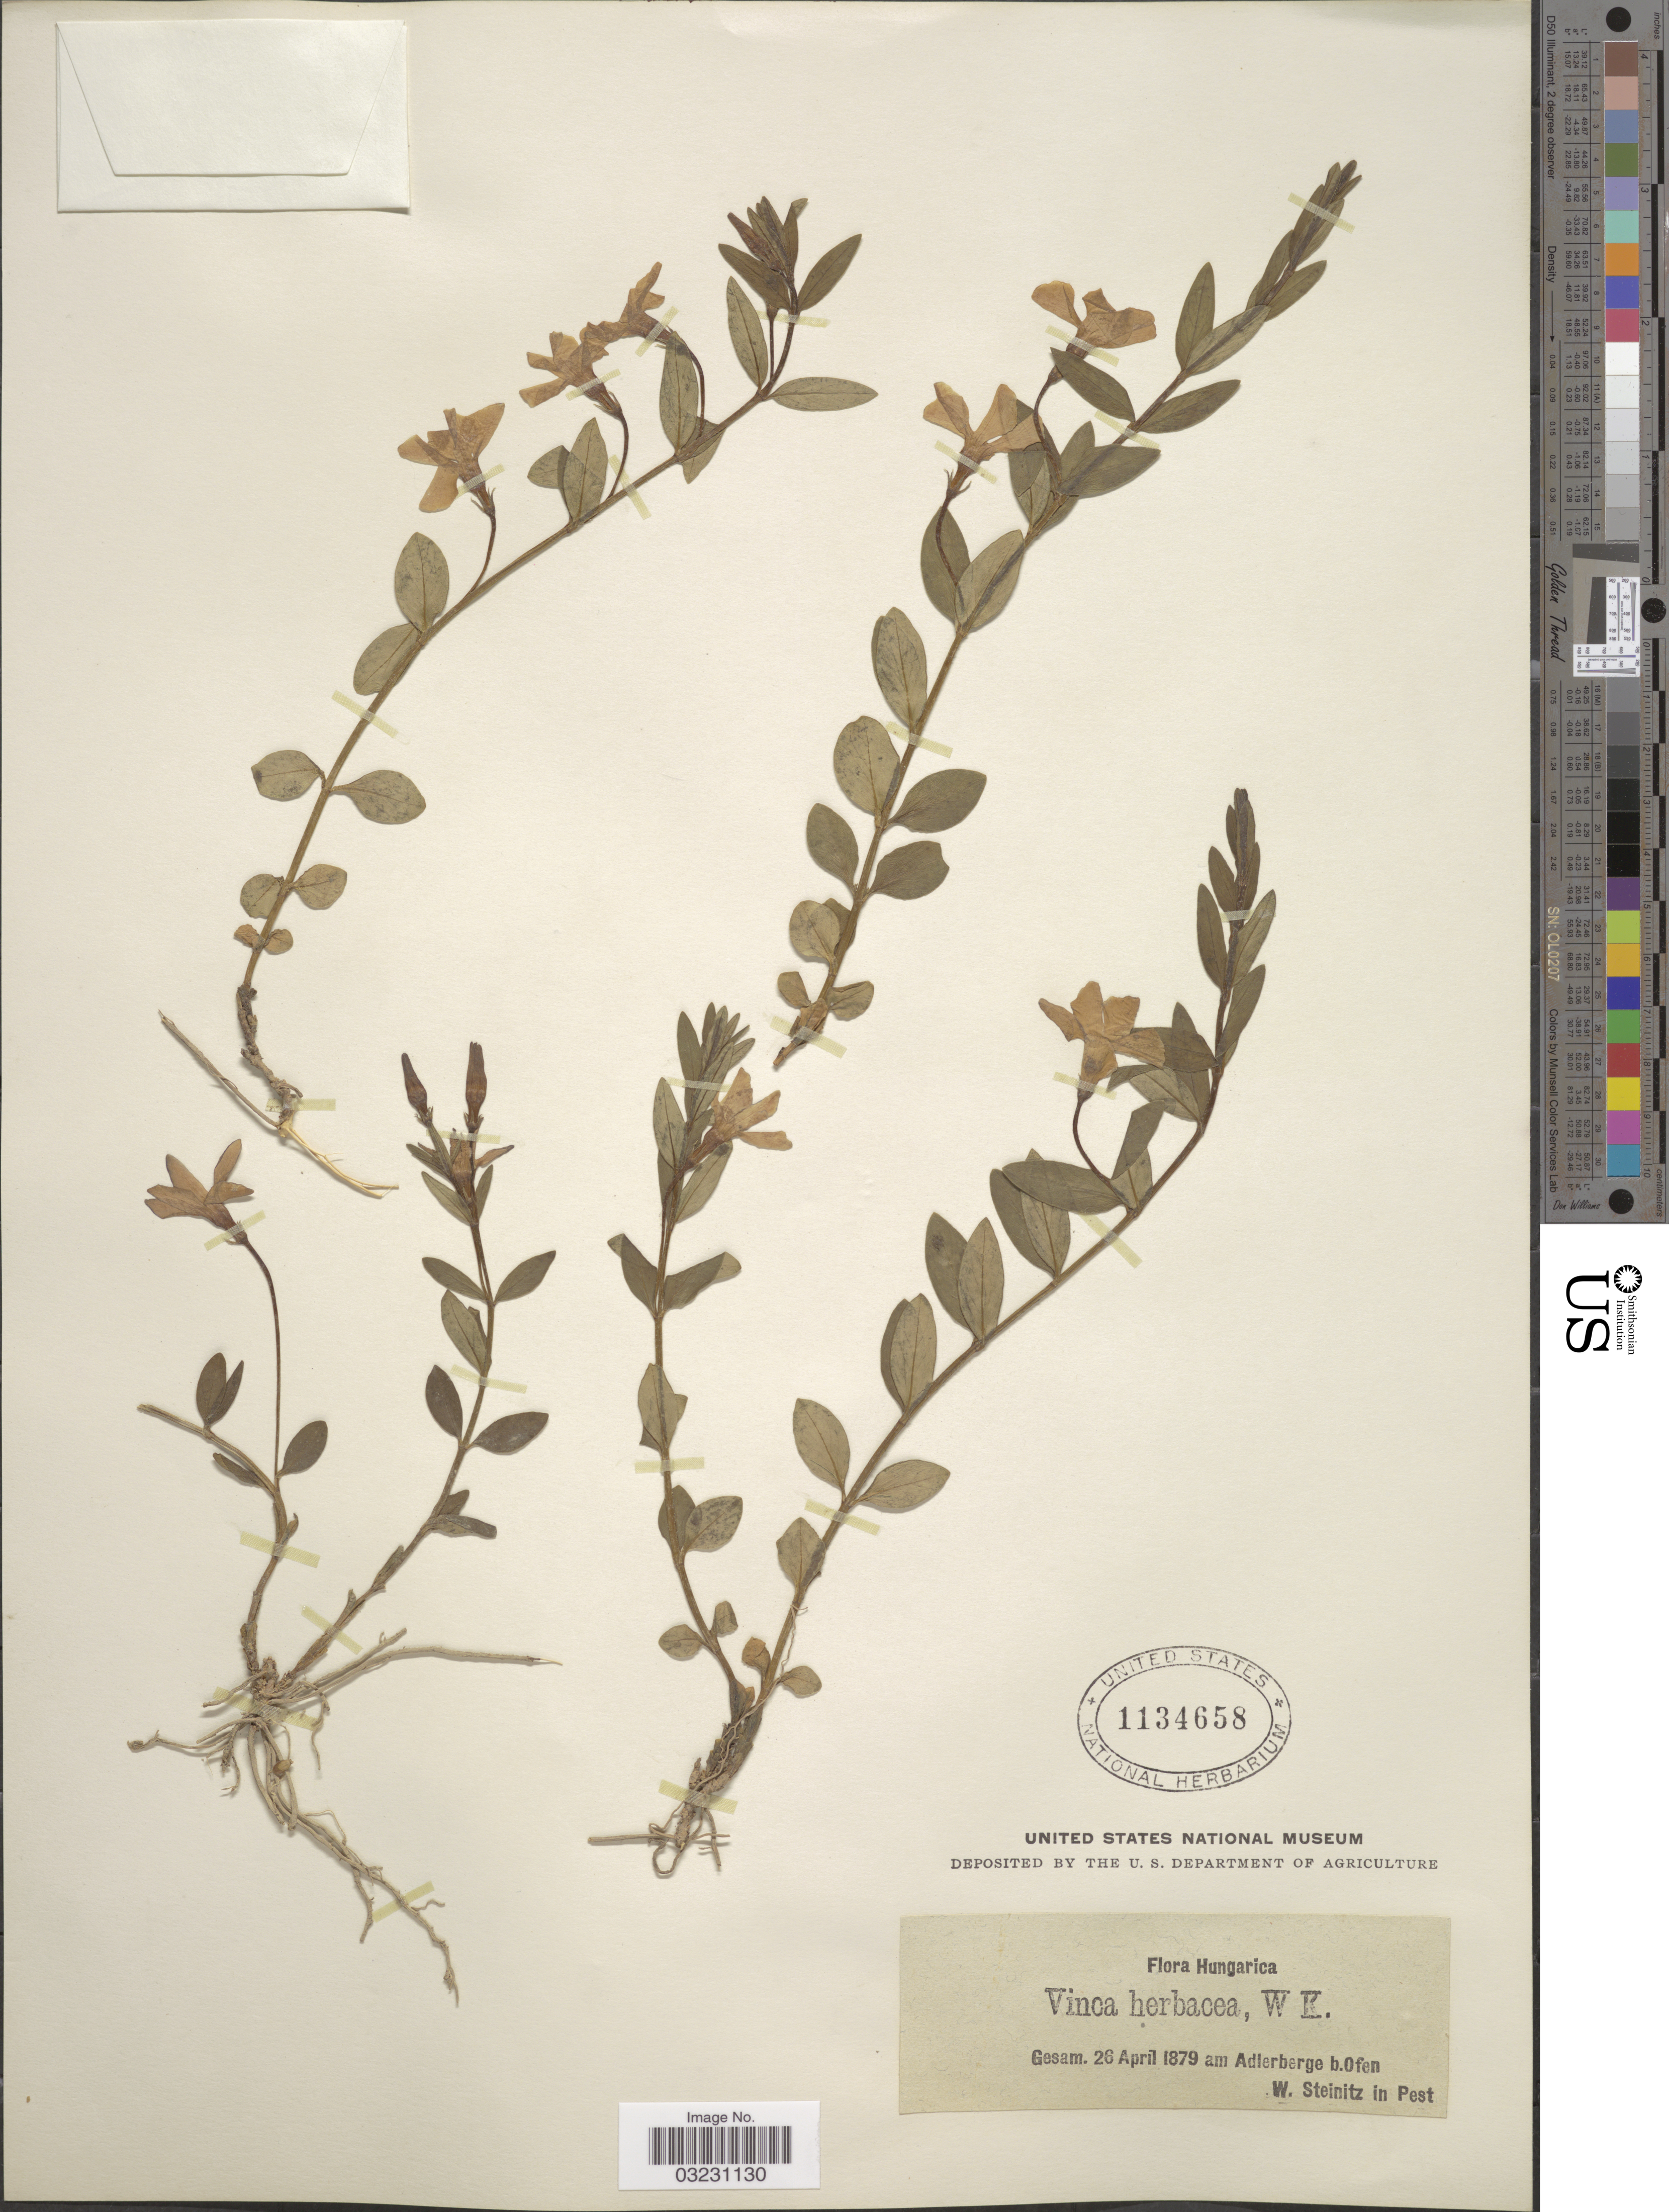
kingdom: Plantae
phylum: Tracheophyta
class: Magnoliopsida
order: Gentianales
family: Apocynaceae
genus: Vinca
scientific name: Vinca herbacea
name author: Waldst. & Kit.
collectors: W. Steinitz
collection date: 1879-04-26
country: Hungary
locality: Adlerberge b. Ofen. Pest.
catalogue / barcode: US 1134658